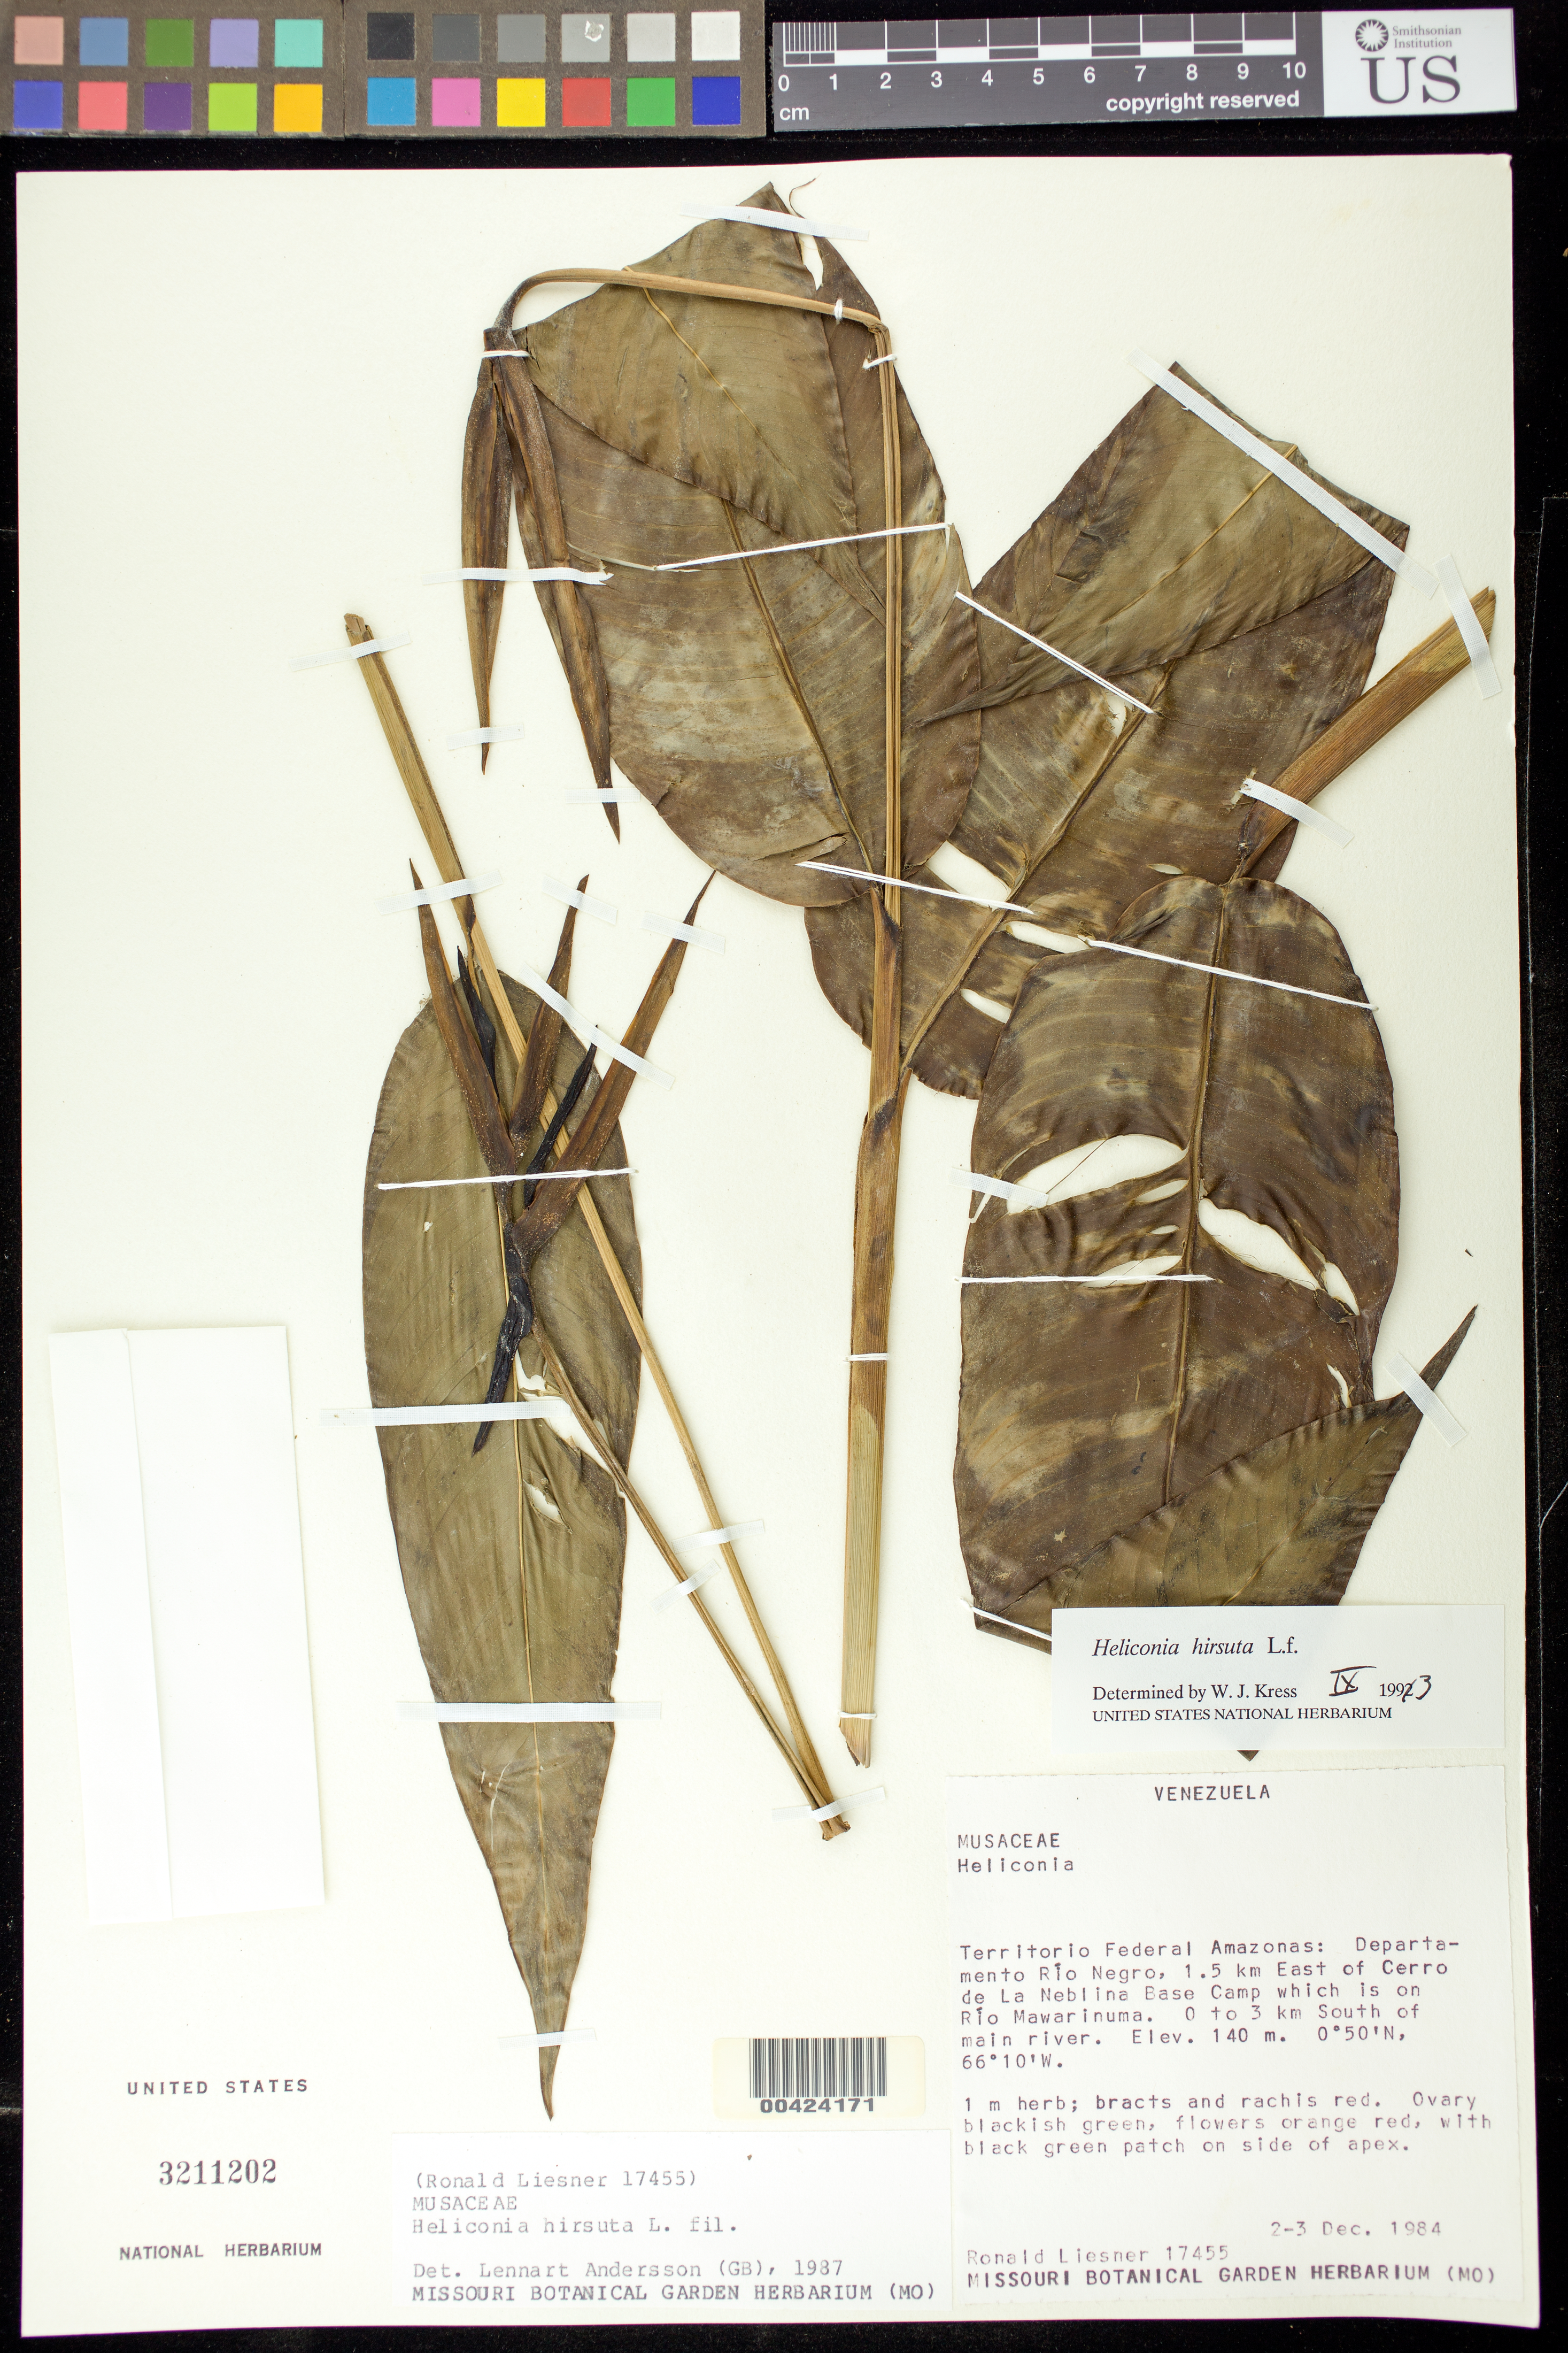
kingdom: Plantae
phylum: Tracheophyta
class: Liliopsida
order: Zingiberales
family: Heliconiaceae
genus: Heliconia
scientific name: Heliconia hirsuta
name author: L. f.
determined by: Kress, W. J., (US), Smithsonian Institution - National Museum of Natural History (UNITED STATES)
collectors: R. L. Liesner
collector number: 17455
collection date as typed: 02 Dec 1984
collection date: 1984-12-02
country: Venezuela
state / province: Amazonas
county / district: Rio Negro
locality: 1.5 km E of Cerro de La Neblina Base Camp, Rio Mawarinuma. 0 to 3 km S of main river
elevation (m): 140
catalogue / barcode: US 3211202